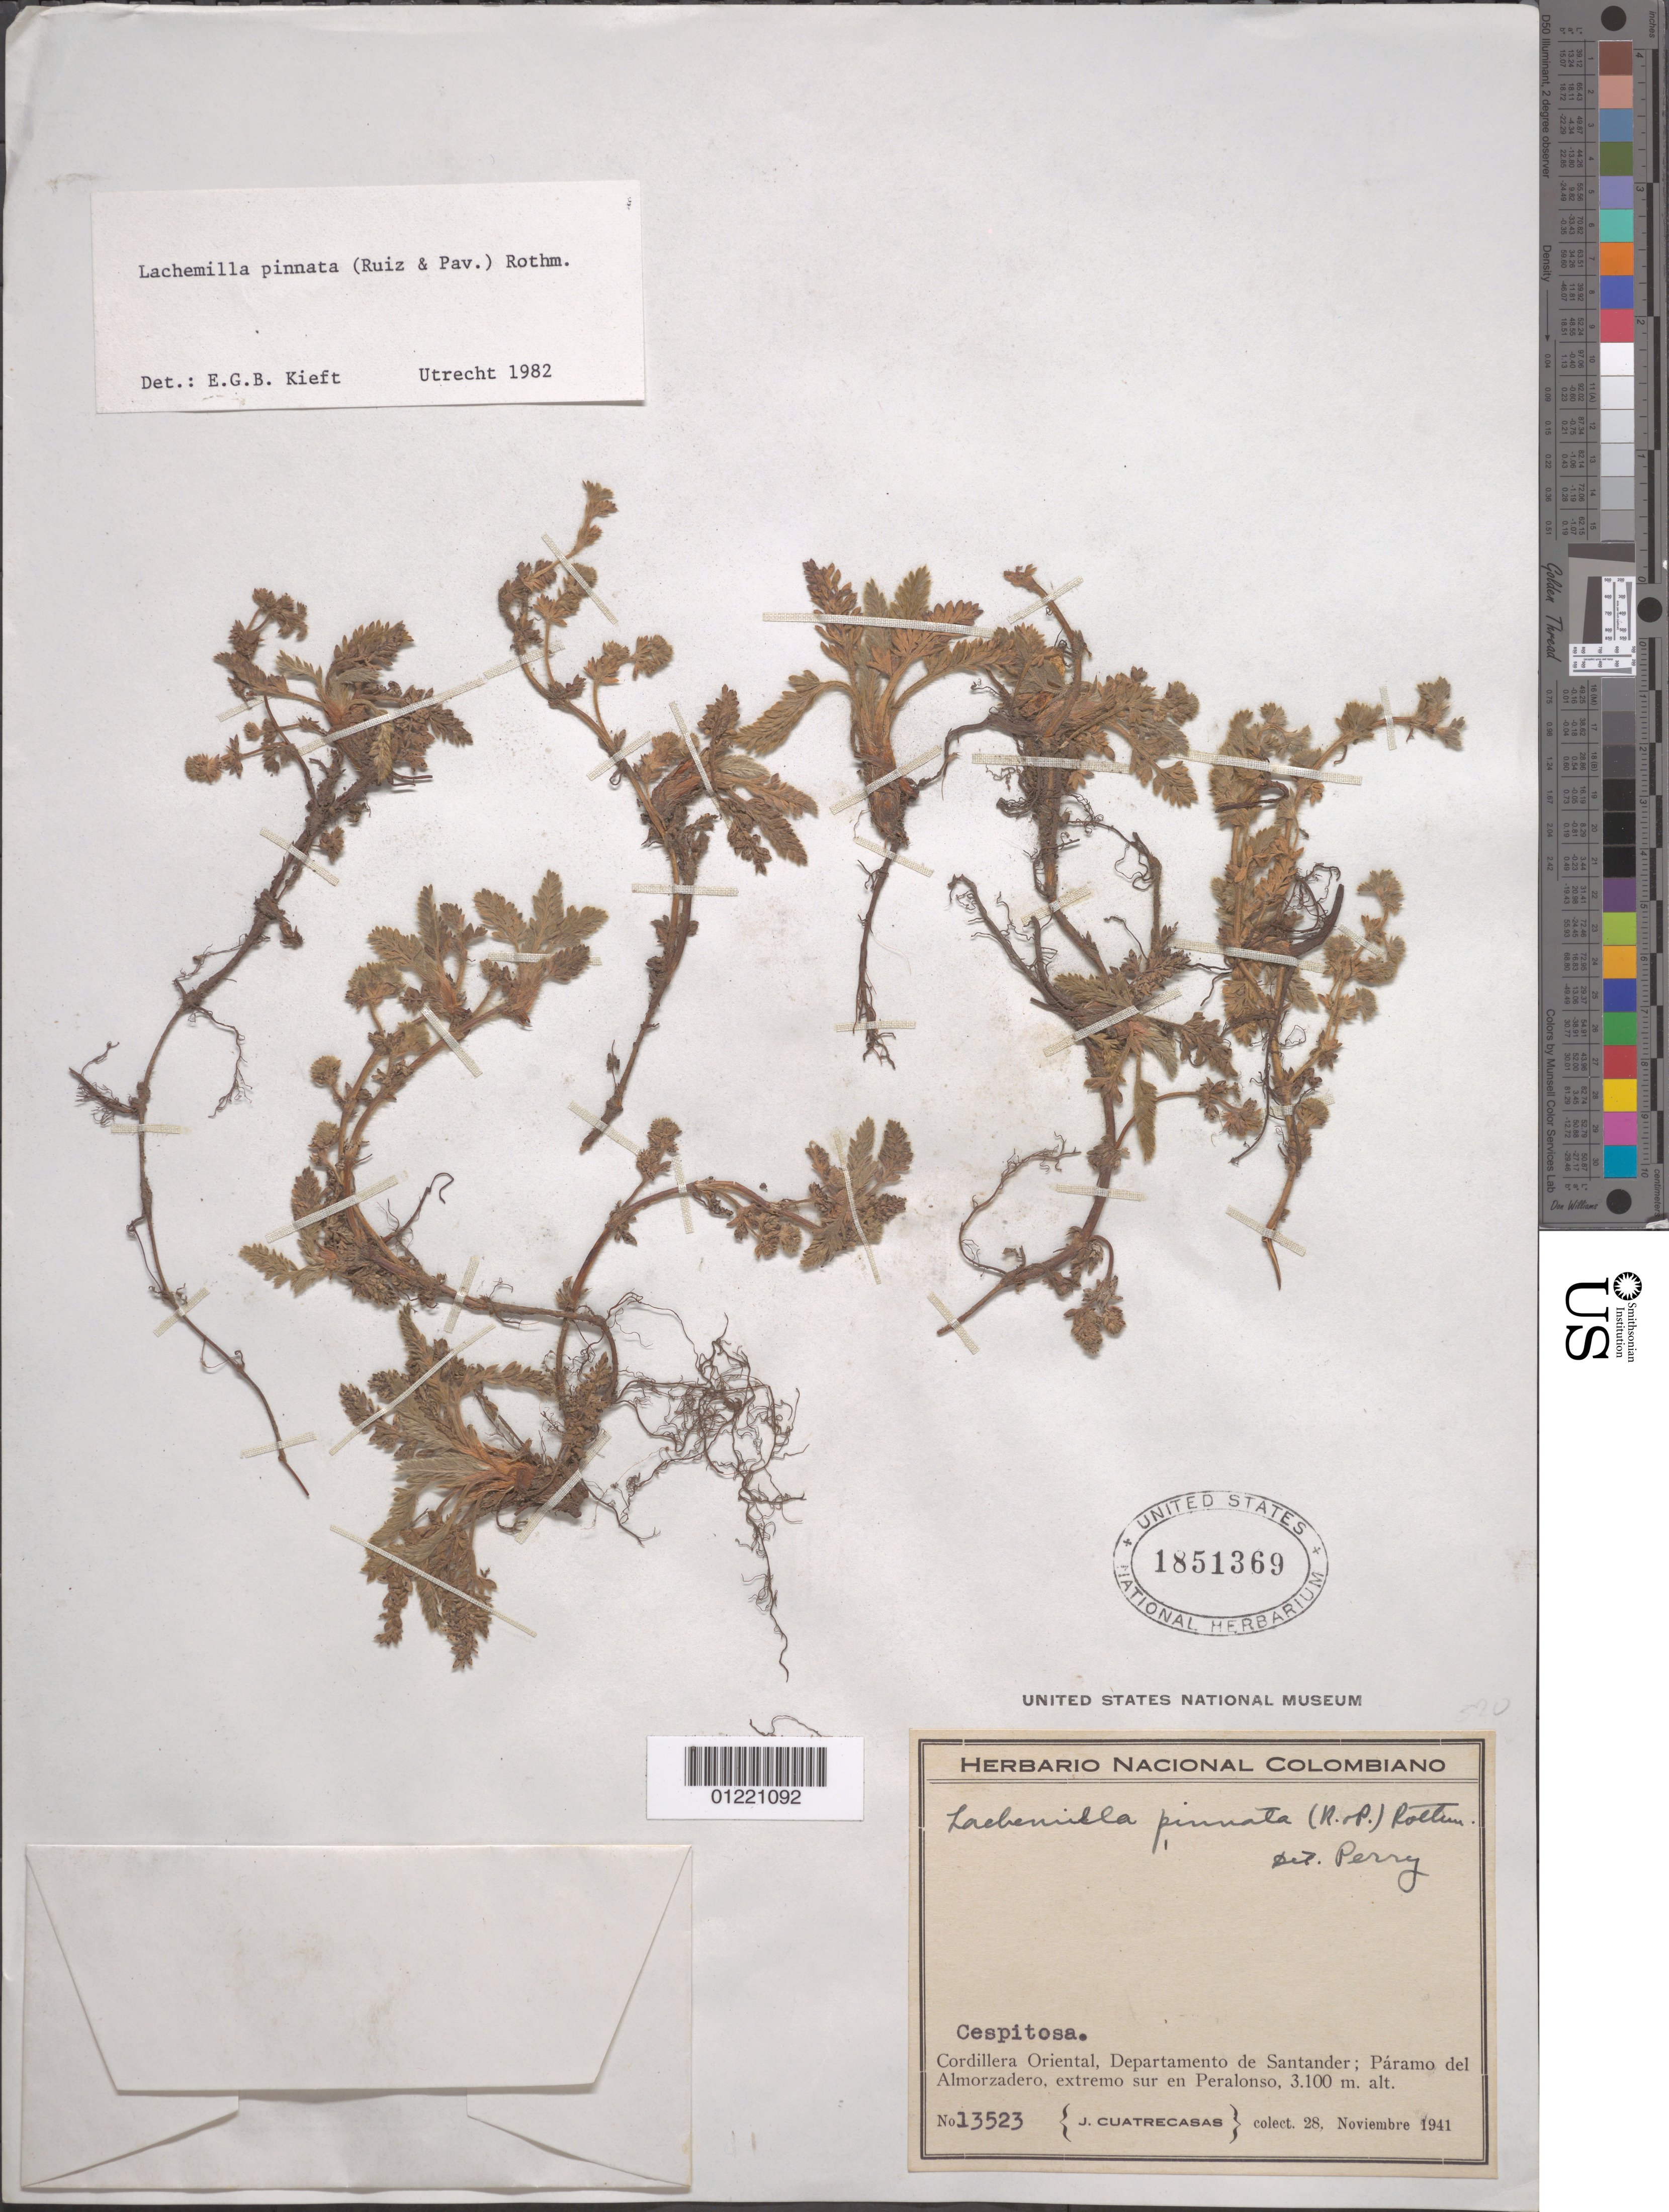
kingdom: Plantae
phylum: Tracheophyta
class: Magnoliopsida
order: Rosales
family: Rosaceae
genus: Lachemilla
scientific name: Lachemilla pinnata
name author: (Ruiz & Pav.) Rothm.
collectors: J. Cuatrecasas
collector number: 13523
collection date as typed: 28-Nov-41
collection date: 1941-11-28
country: Colombia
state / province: Santander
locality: Cordillera Oriental, Páramo del Almorzadero, extremo sur en Peralonso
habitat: paramo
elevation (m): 3100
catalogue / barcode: US 1851369